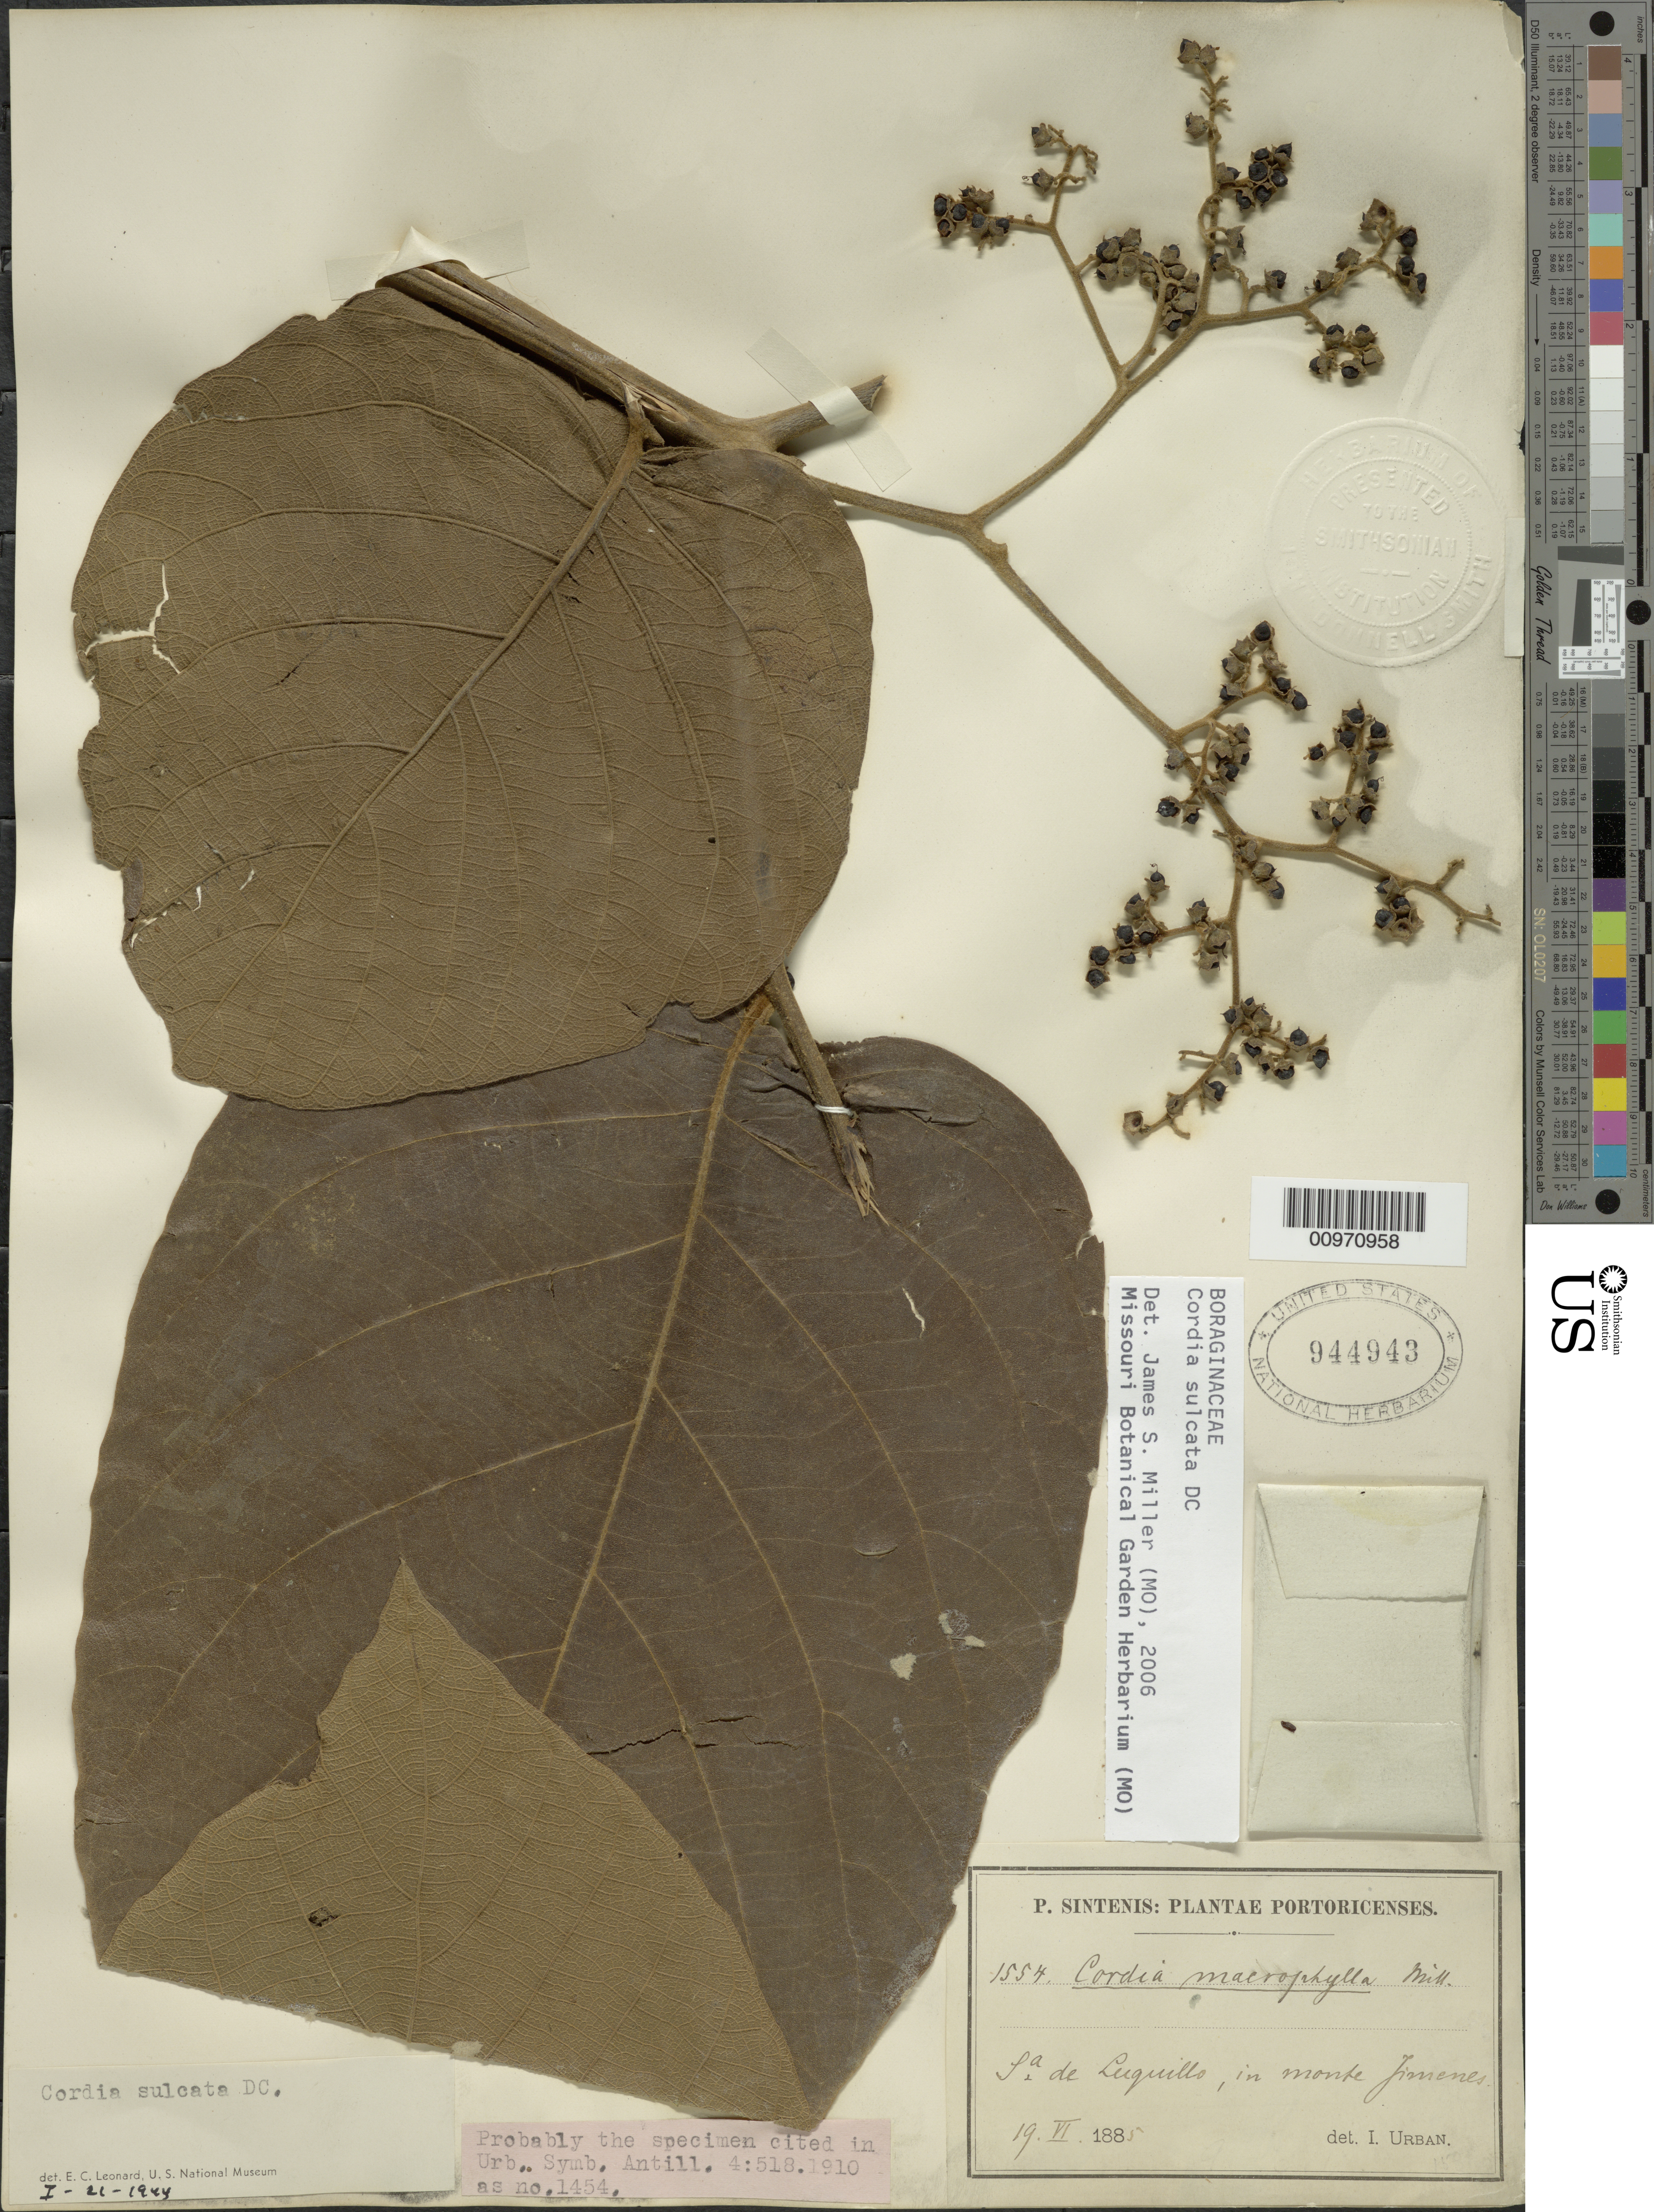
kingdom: Plantae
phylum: Tracheophyta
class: Magnoliopsida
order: Boraginales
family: Cordiaceae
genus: Cordia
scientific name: Cordia sulcata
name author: DC.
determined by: Miller, James S., (MO), Missouri Botanical Garden (UNITED STATES)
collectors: P. Sintenis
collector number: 1554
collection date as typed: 19 Jun 1885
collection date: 1885-06-19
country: Puerto Rico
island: Puerto Rico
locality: Sta. de Luquillo, in montes Jimenes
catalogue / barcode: US 944943